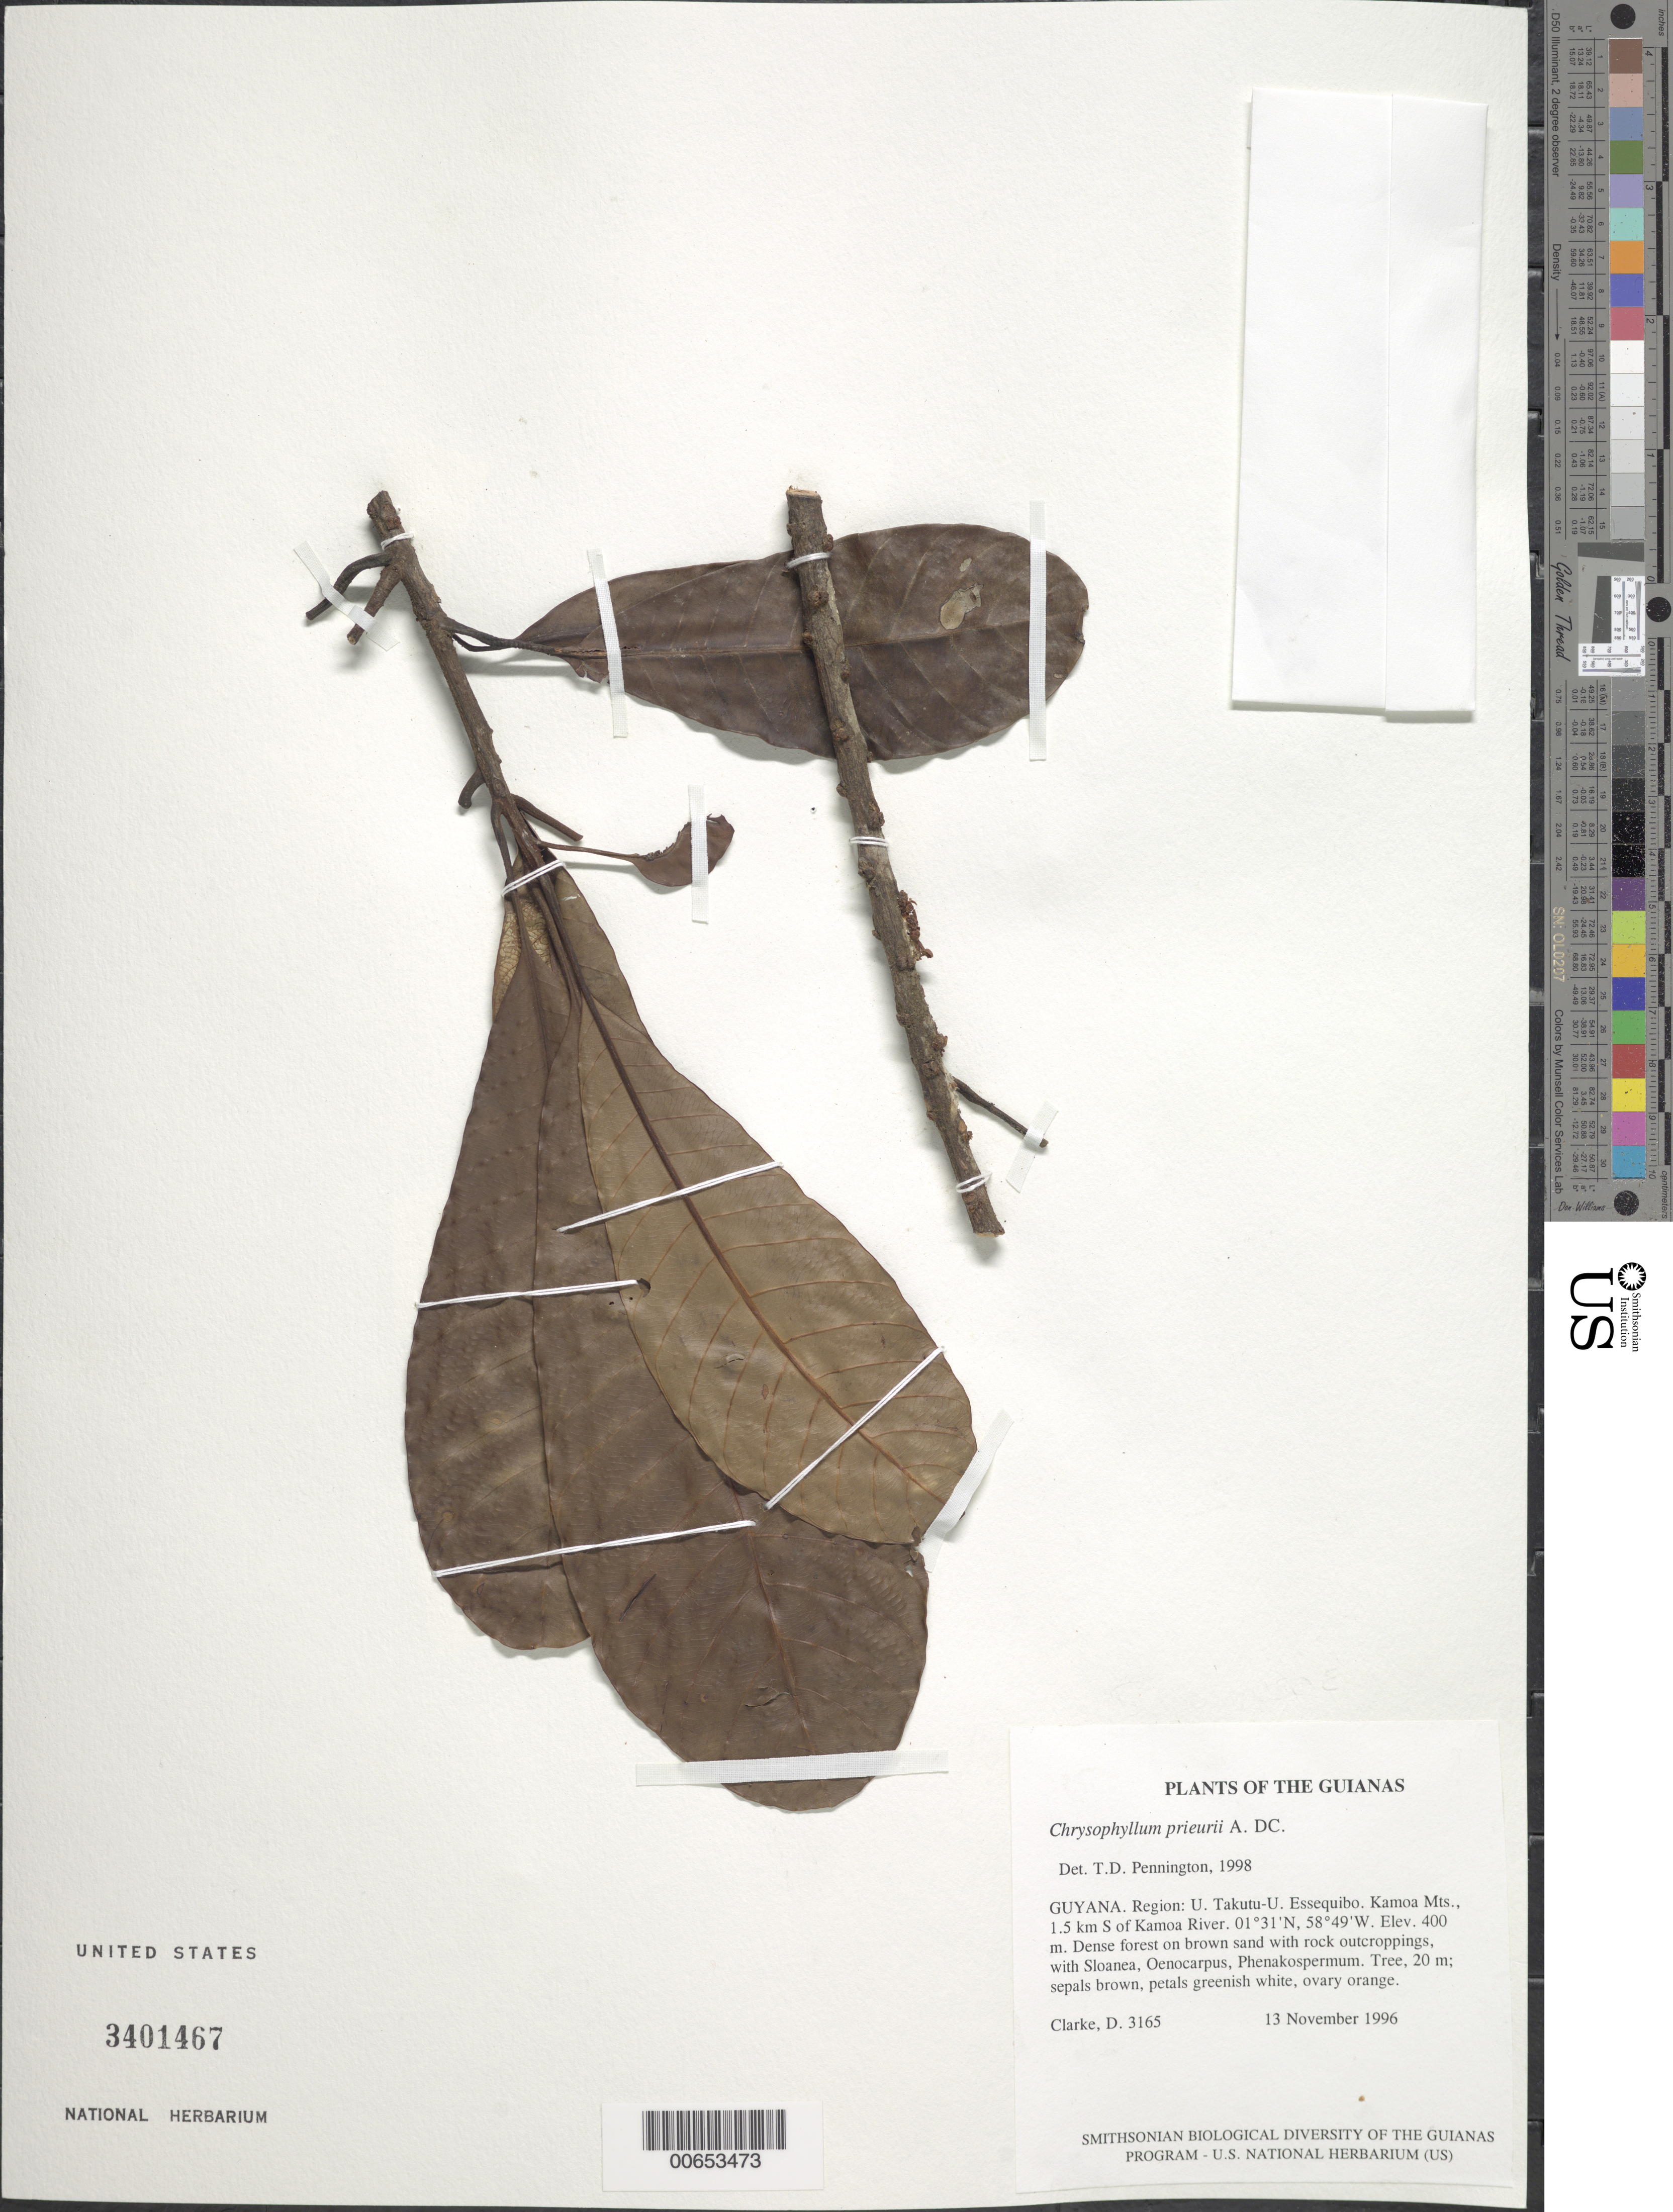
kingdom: Plantae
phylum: Tracheophyta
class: Magnoliopsida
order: Ericales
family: Sapotaceae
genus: Chrysophyllum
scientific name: Chrysophyllum prieurii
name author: A. DC.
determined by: Pennington, T. D., (K)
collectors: H. D. Clarke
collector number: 3165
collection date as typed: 13 November 1996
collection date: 1996-11-13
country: Guyana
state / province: U. Takutu-U. Essequibo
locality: Kamoa Mts., 1.5 km S of Kamoa River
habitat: Dense forest on brown sand with rock outcroppings, with Sloanea, Oenocarpus, Phenakospermum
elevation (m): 400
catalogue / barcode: US 3401467